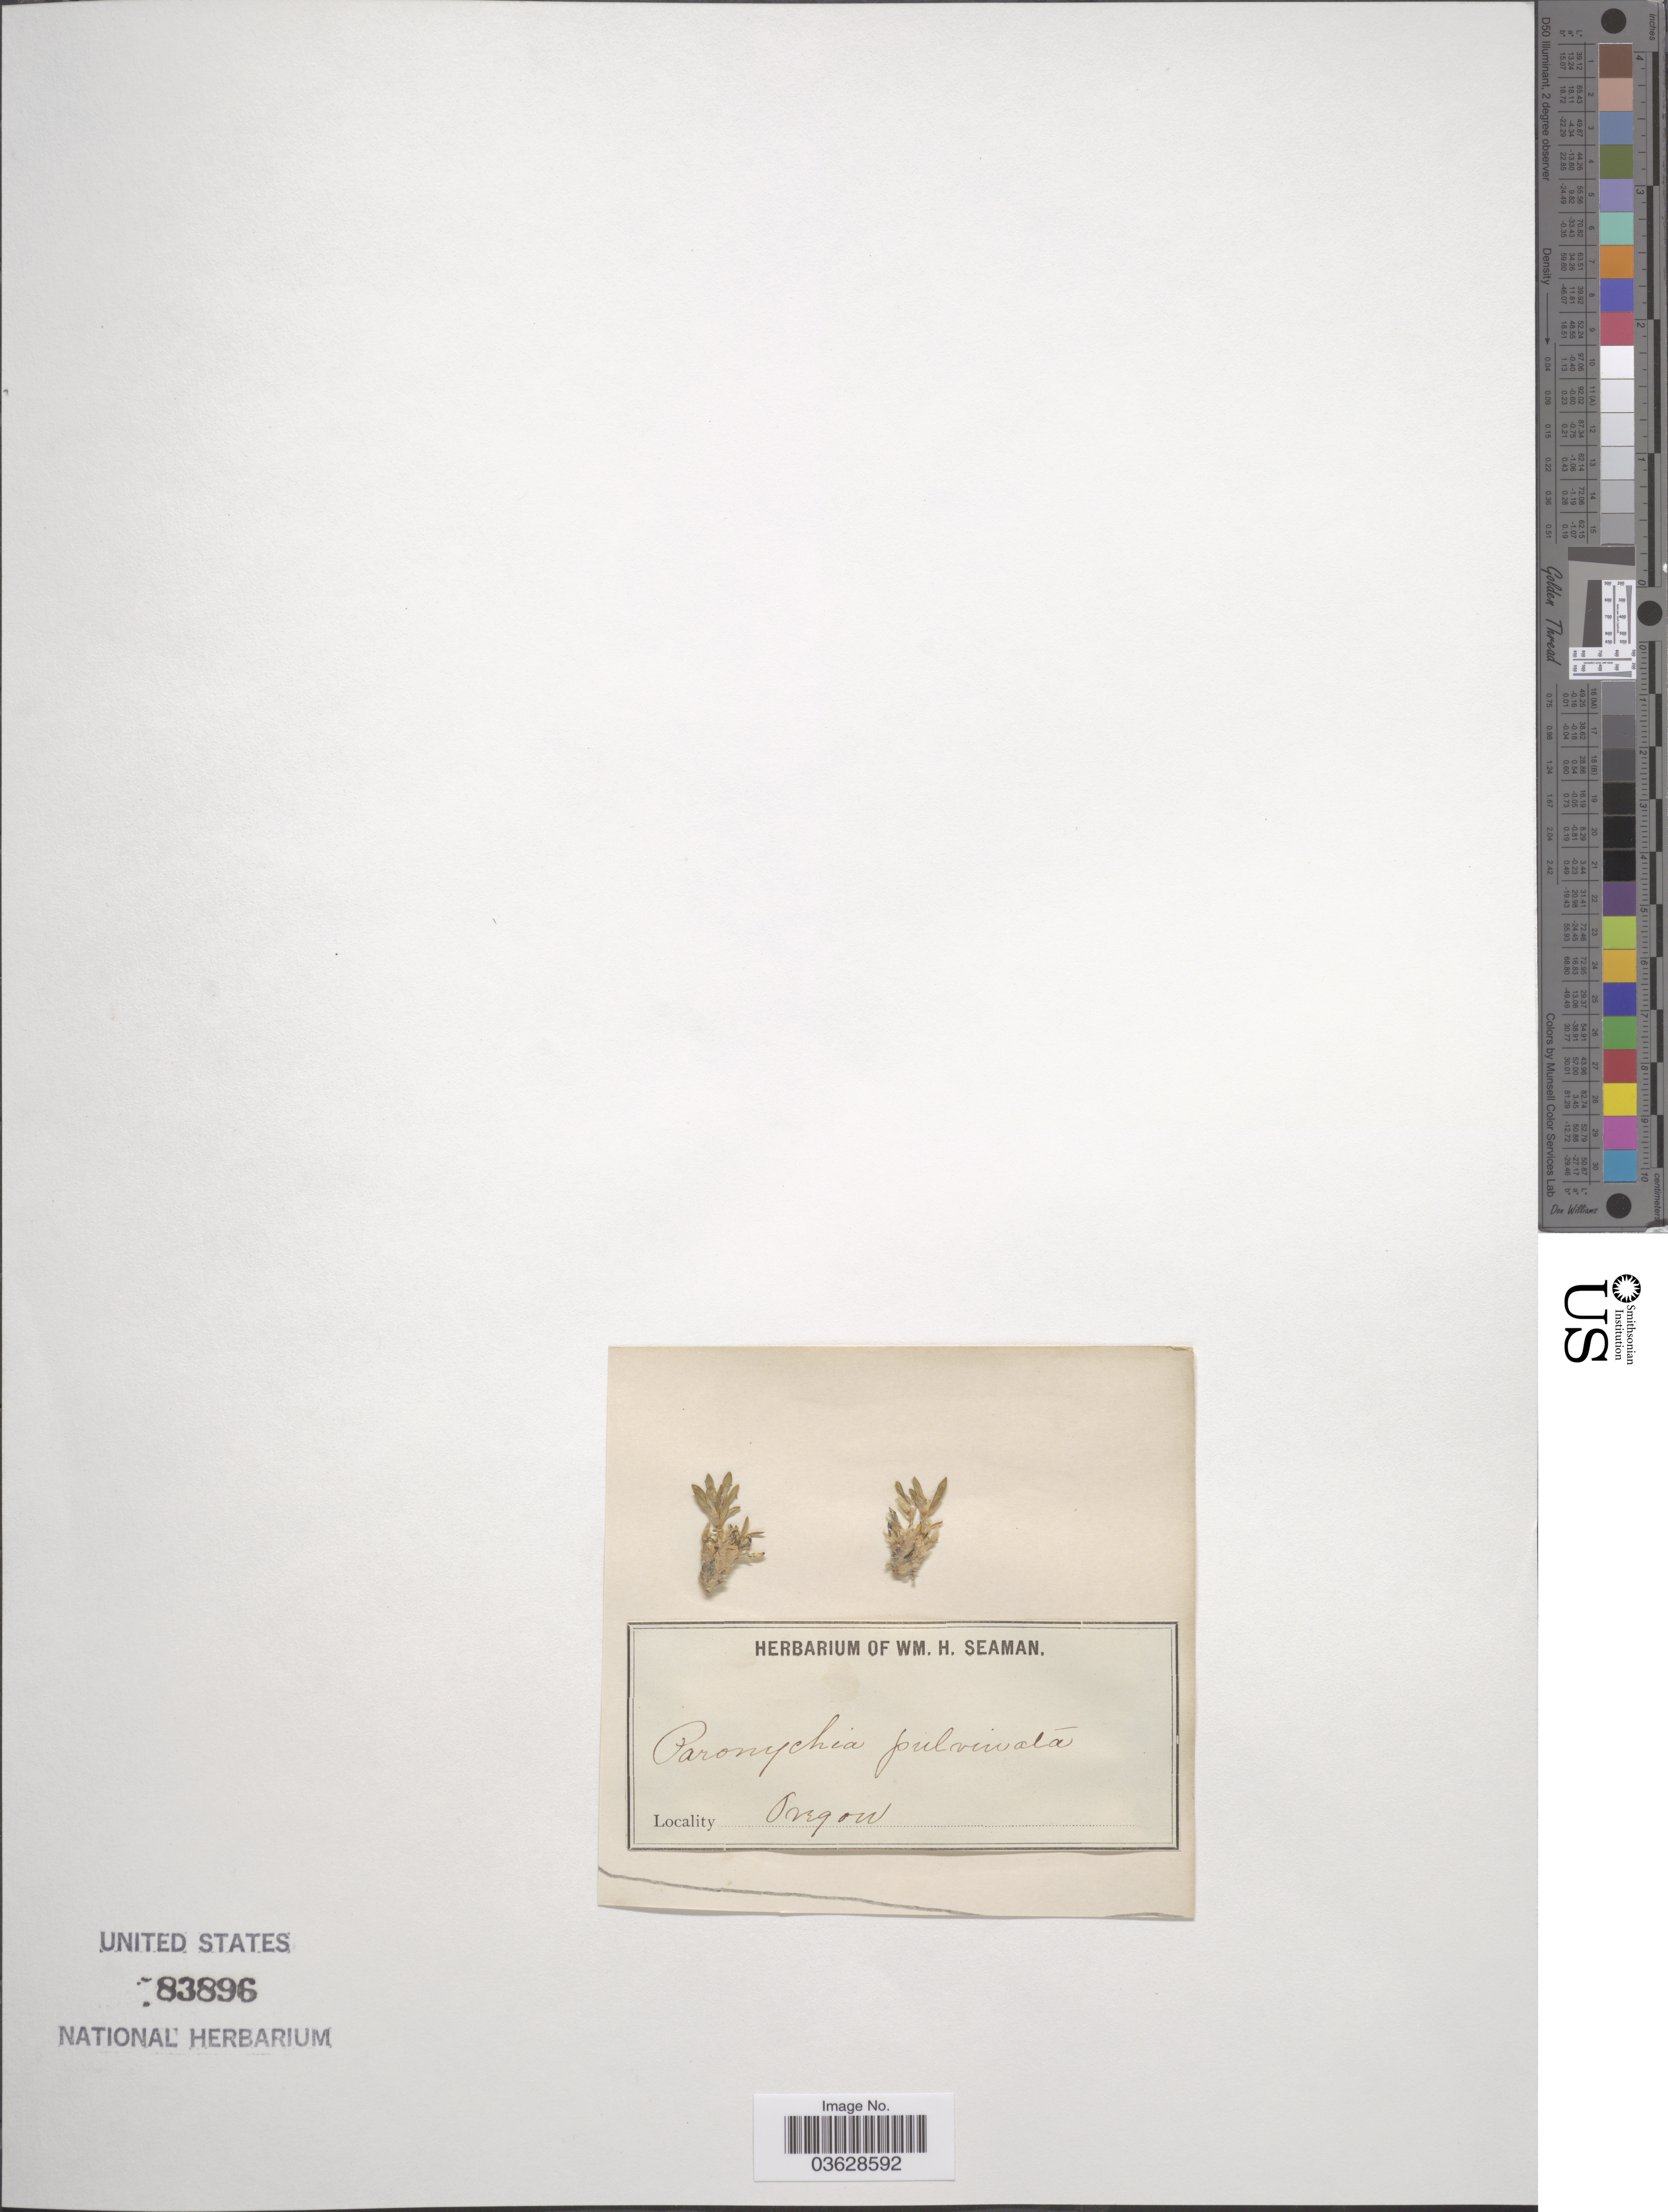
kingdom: Plantae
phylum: Tracheophyta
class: Magnoliopsida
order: Caryophyllales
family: Caryophyllaceae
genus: Paronychia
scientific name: Paronychia pulvinata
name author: A. Gray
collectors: Ex herb. W. H. Seaman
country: United States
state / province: Oregon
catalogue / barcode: US 83896